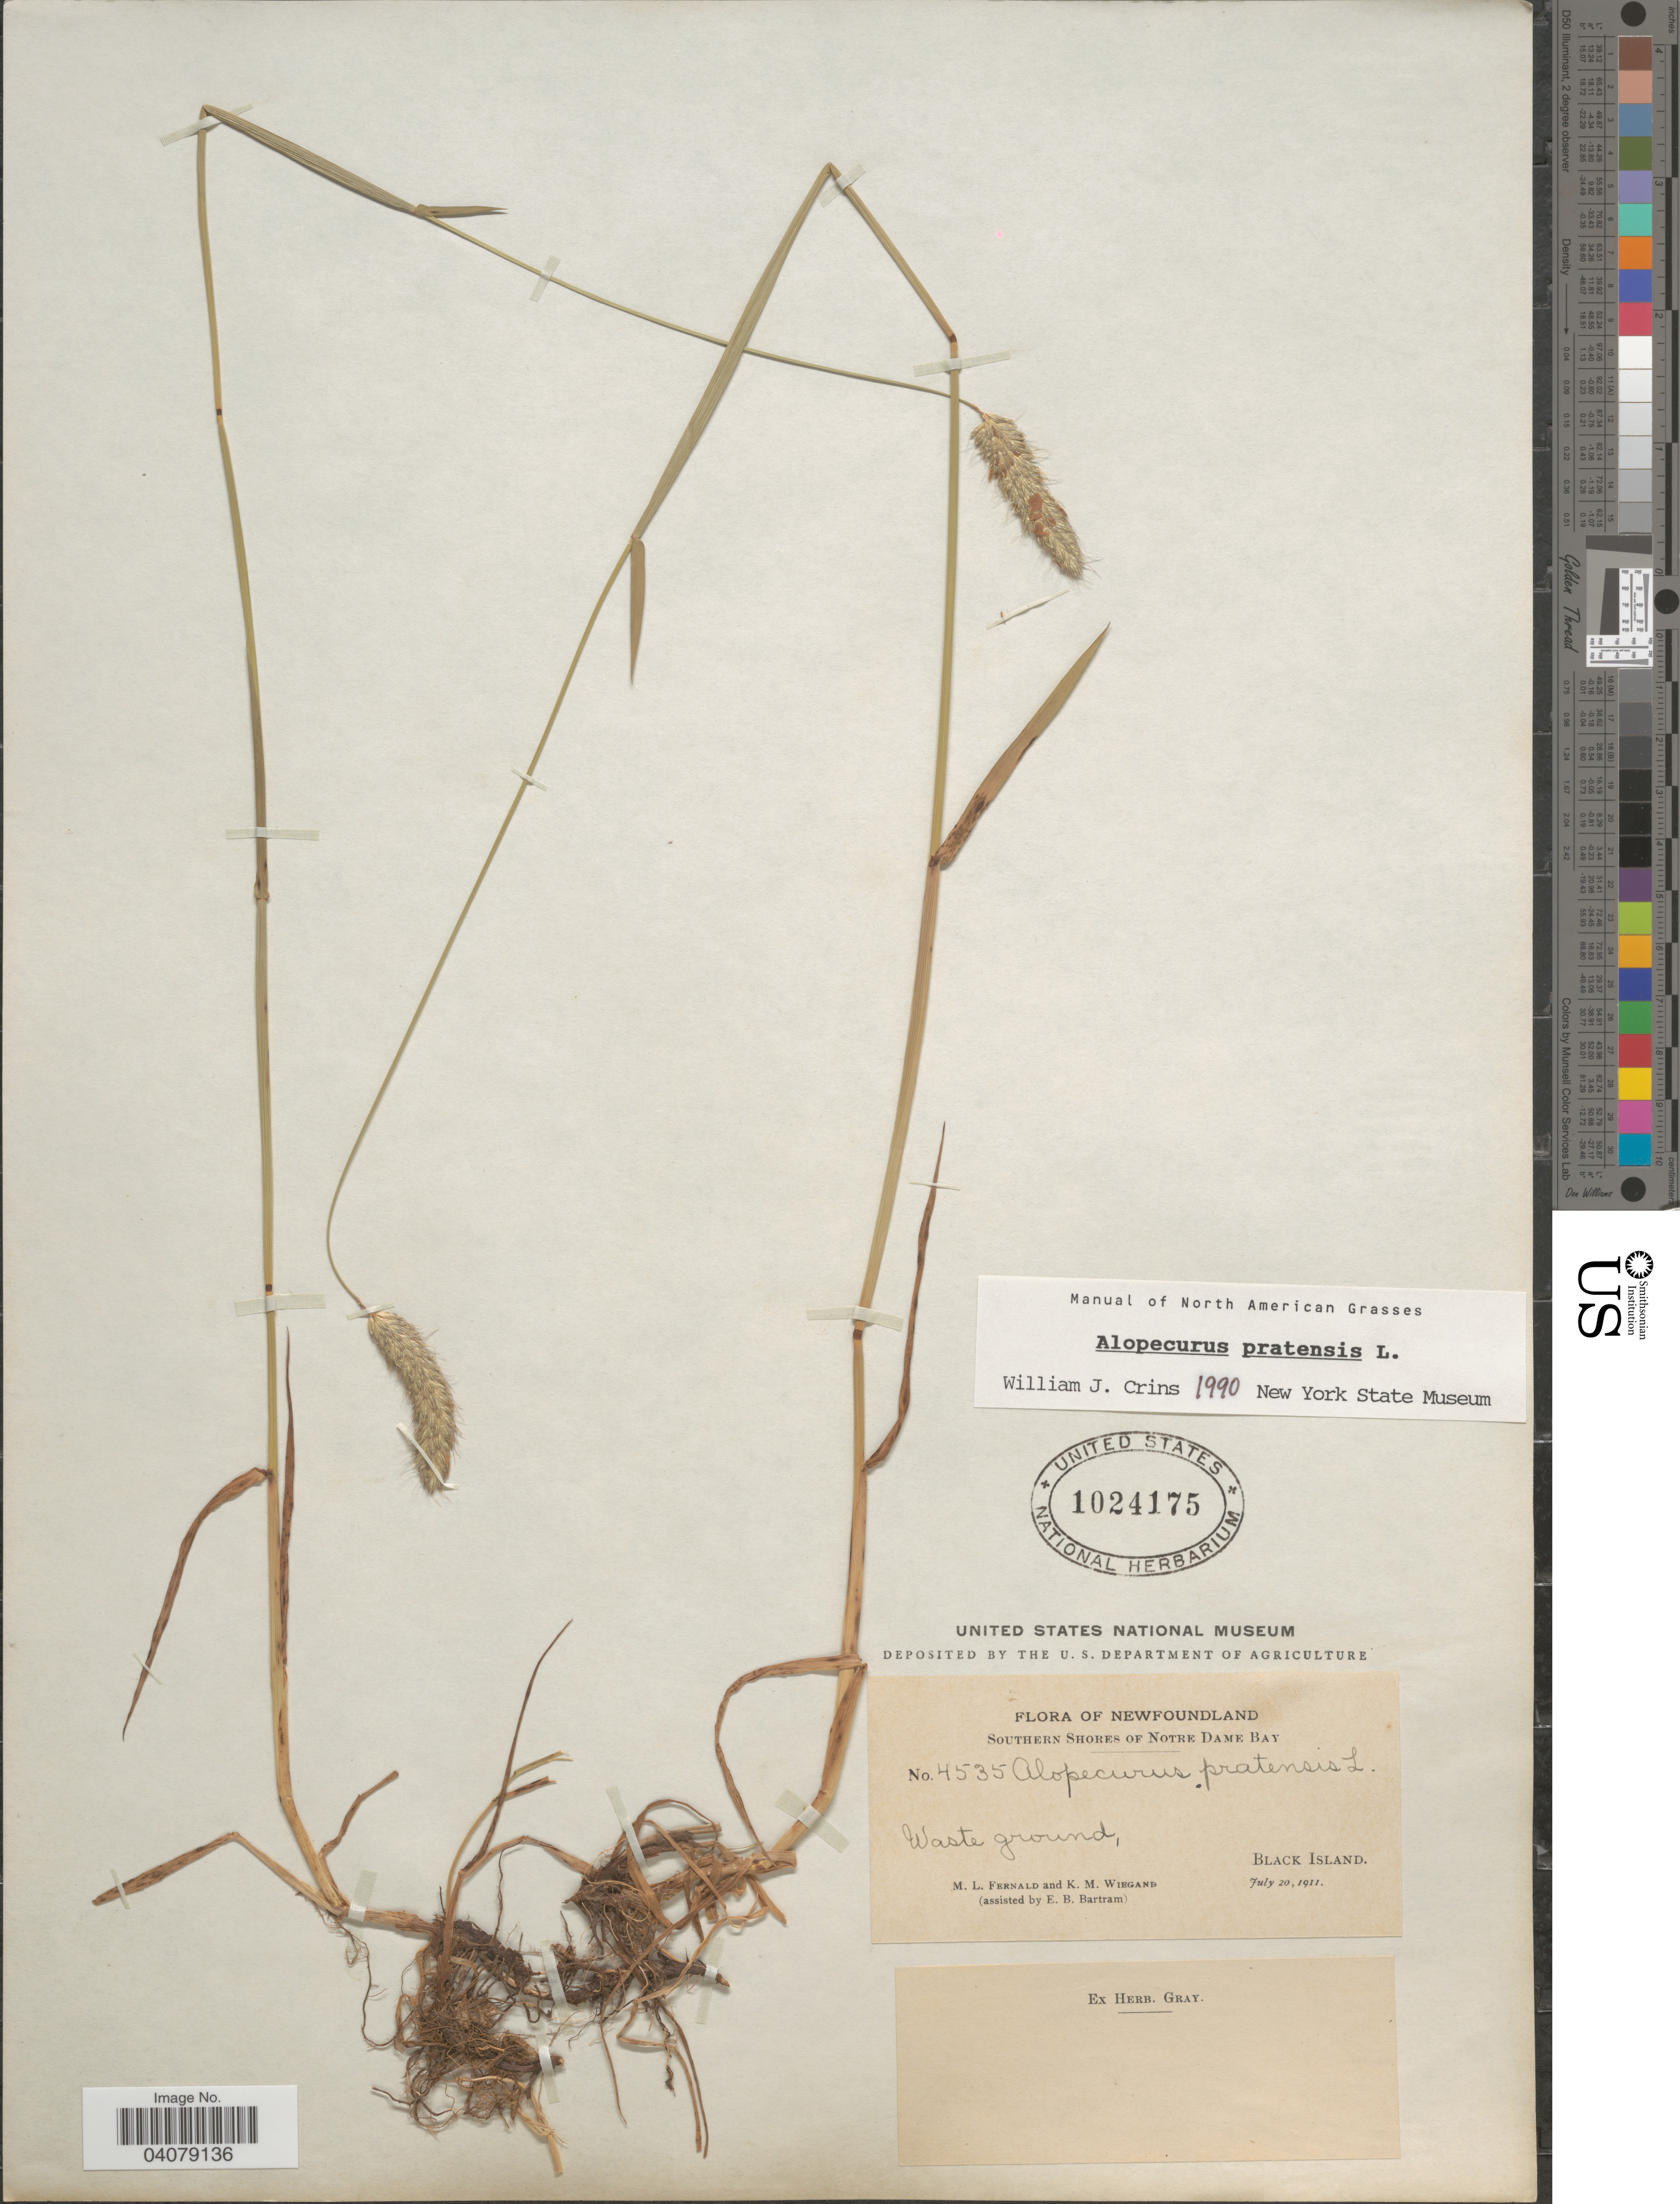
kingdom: Plantae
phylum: Tracheophyta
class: Liliopsida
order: Poales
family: Poaceae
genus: Alopecurus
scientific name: Alopecurus pratensis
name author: L.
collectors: M. L. Fernald, K. M. Wiegand & E. B. Bartram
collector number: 4535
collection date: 1911-07-20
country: Canada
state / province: Newfoundland and Labrador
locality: Southern Shores of Notre Dame Bay. Waste ground, Black Island.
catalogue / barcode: US 1024175